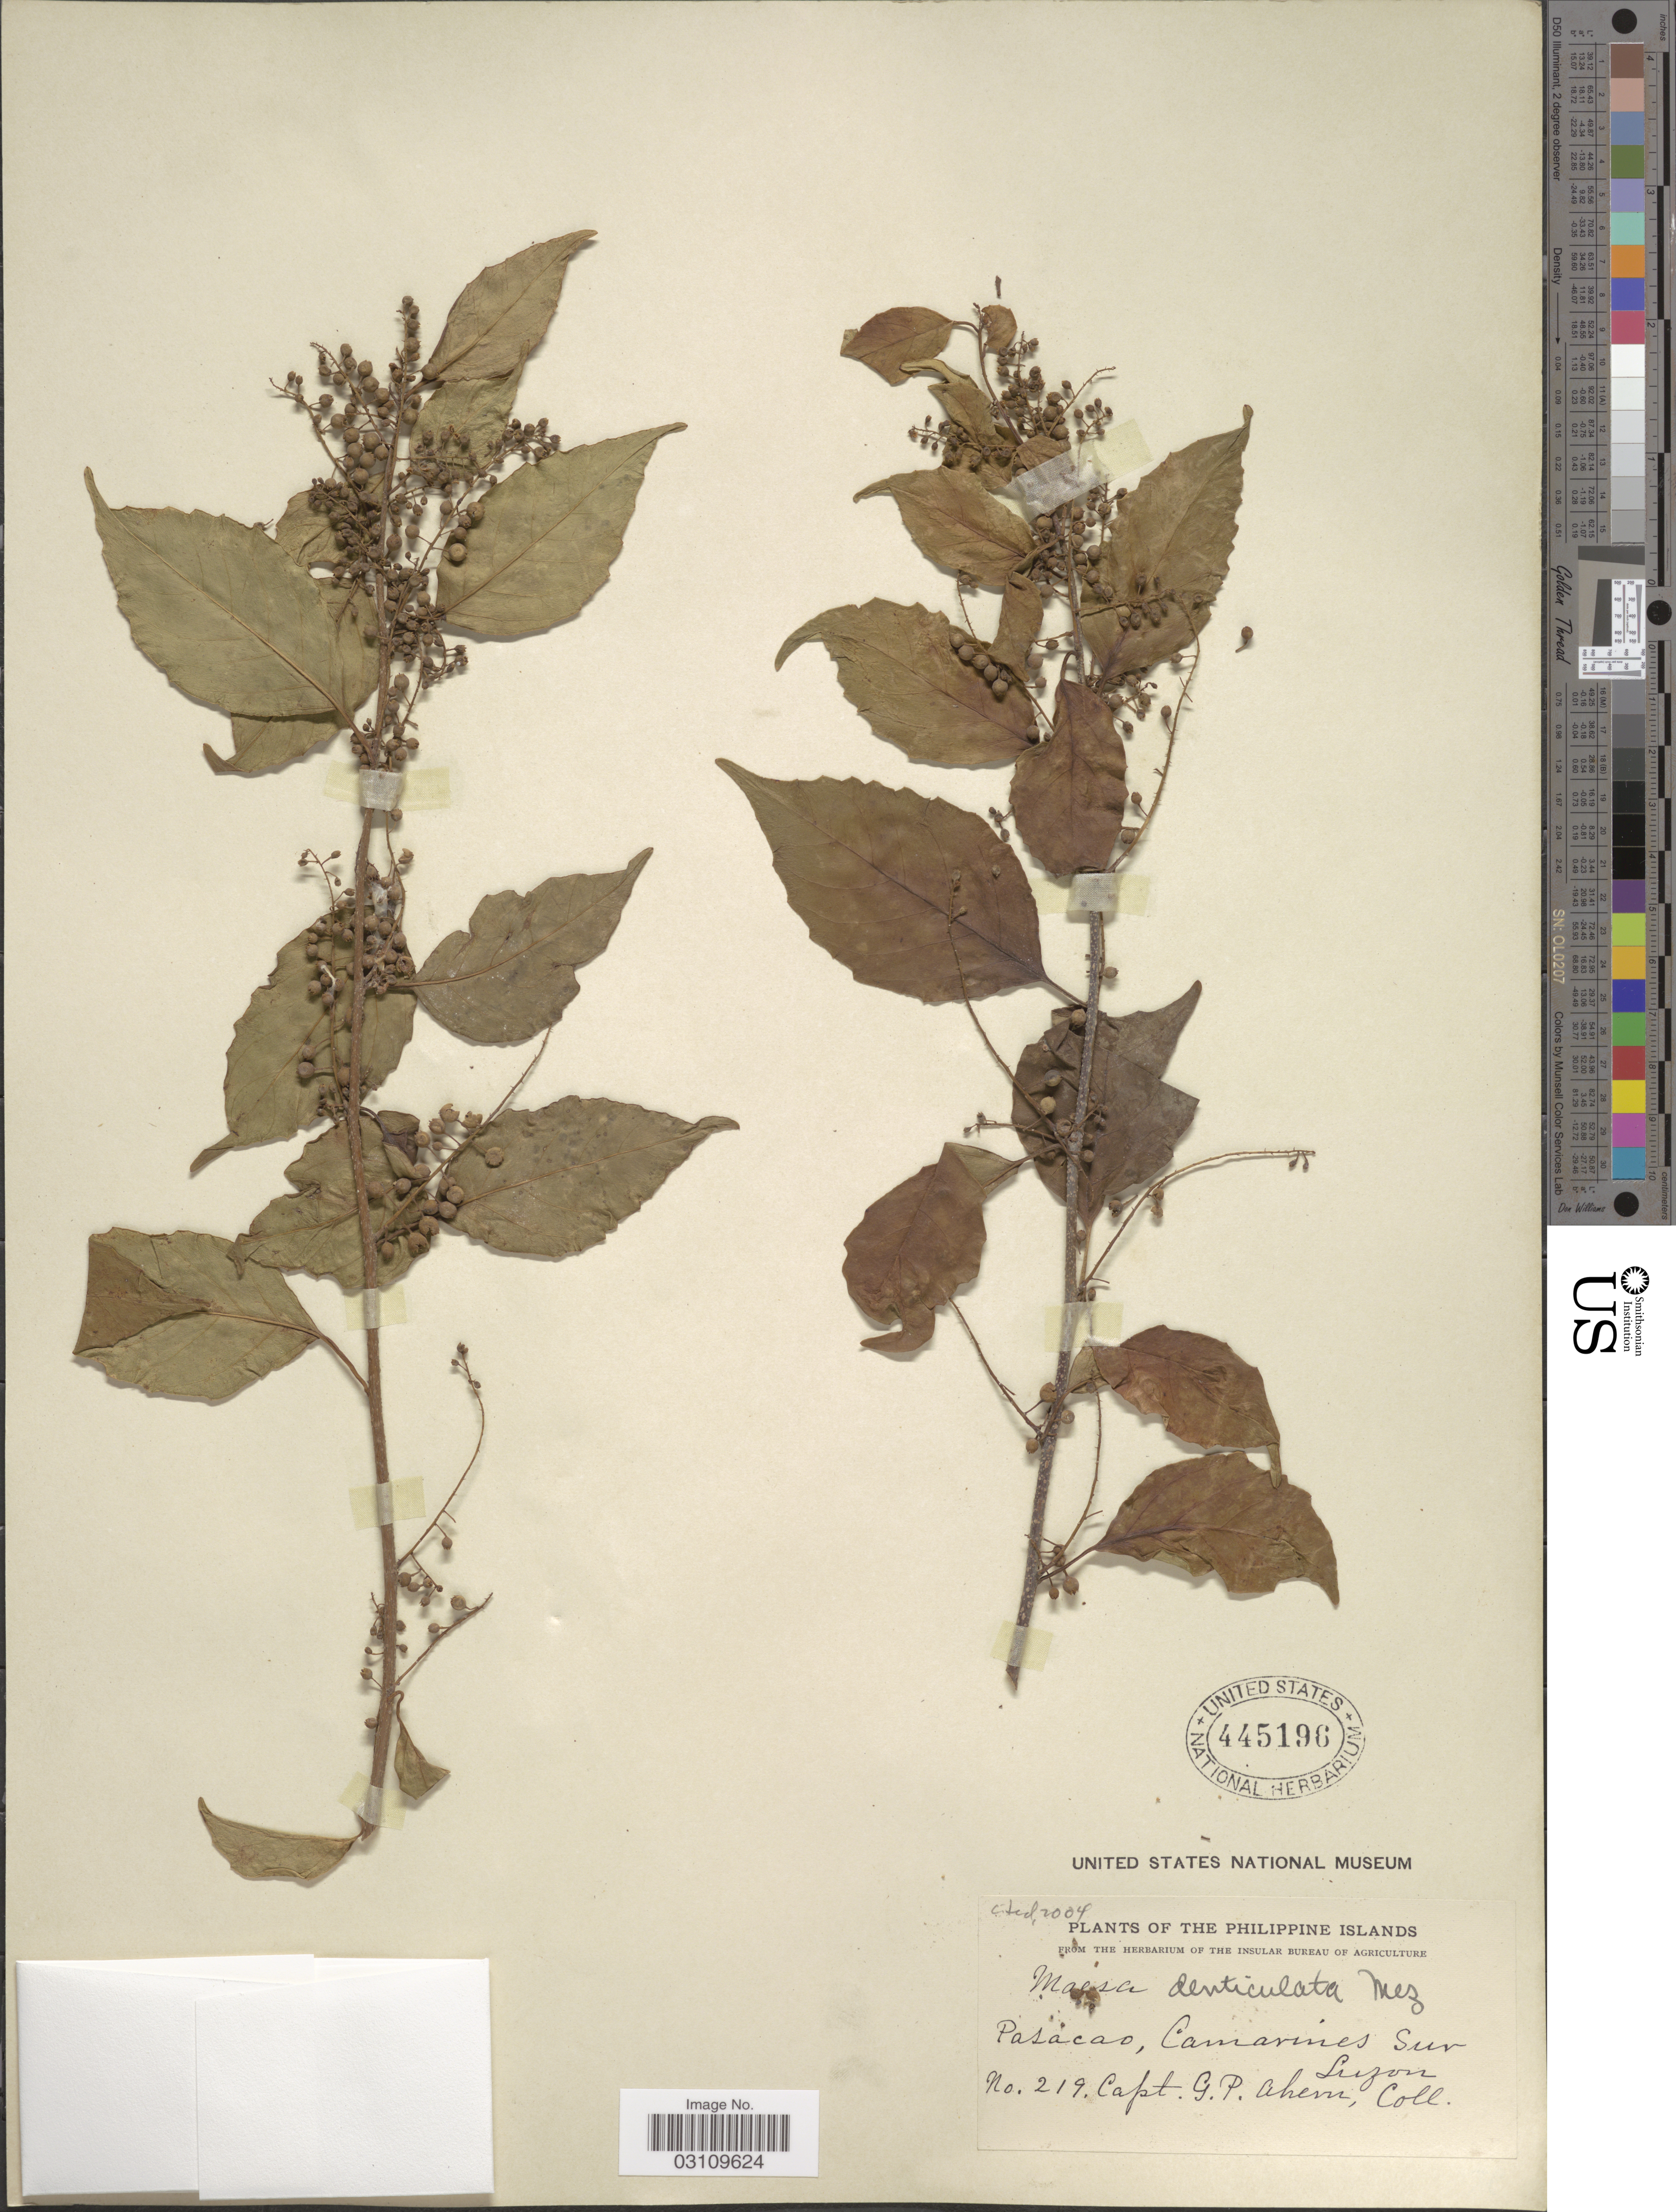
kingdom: Plantae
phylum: Tracheophyta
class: Magnoliopsida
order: Ericales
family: Primulaceae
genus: Maesa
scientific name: Maesa denticulata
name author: Mez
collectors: G. Ahern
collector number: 219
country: Philippines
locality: Pasacao, Camarines Sur, Luzon.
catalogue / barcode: US 445196